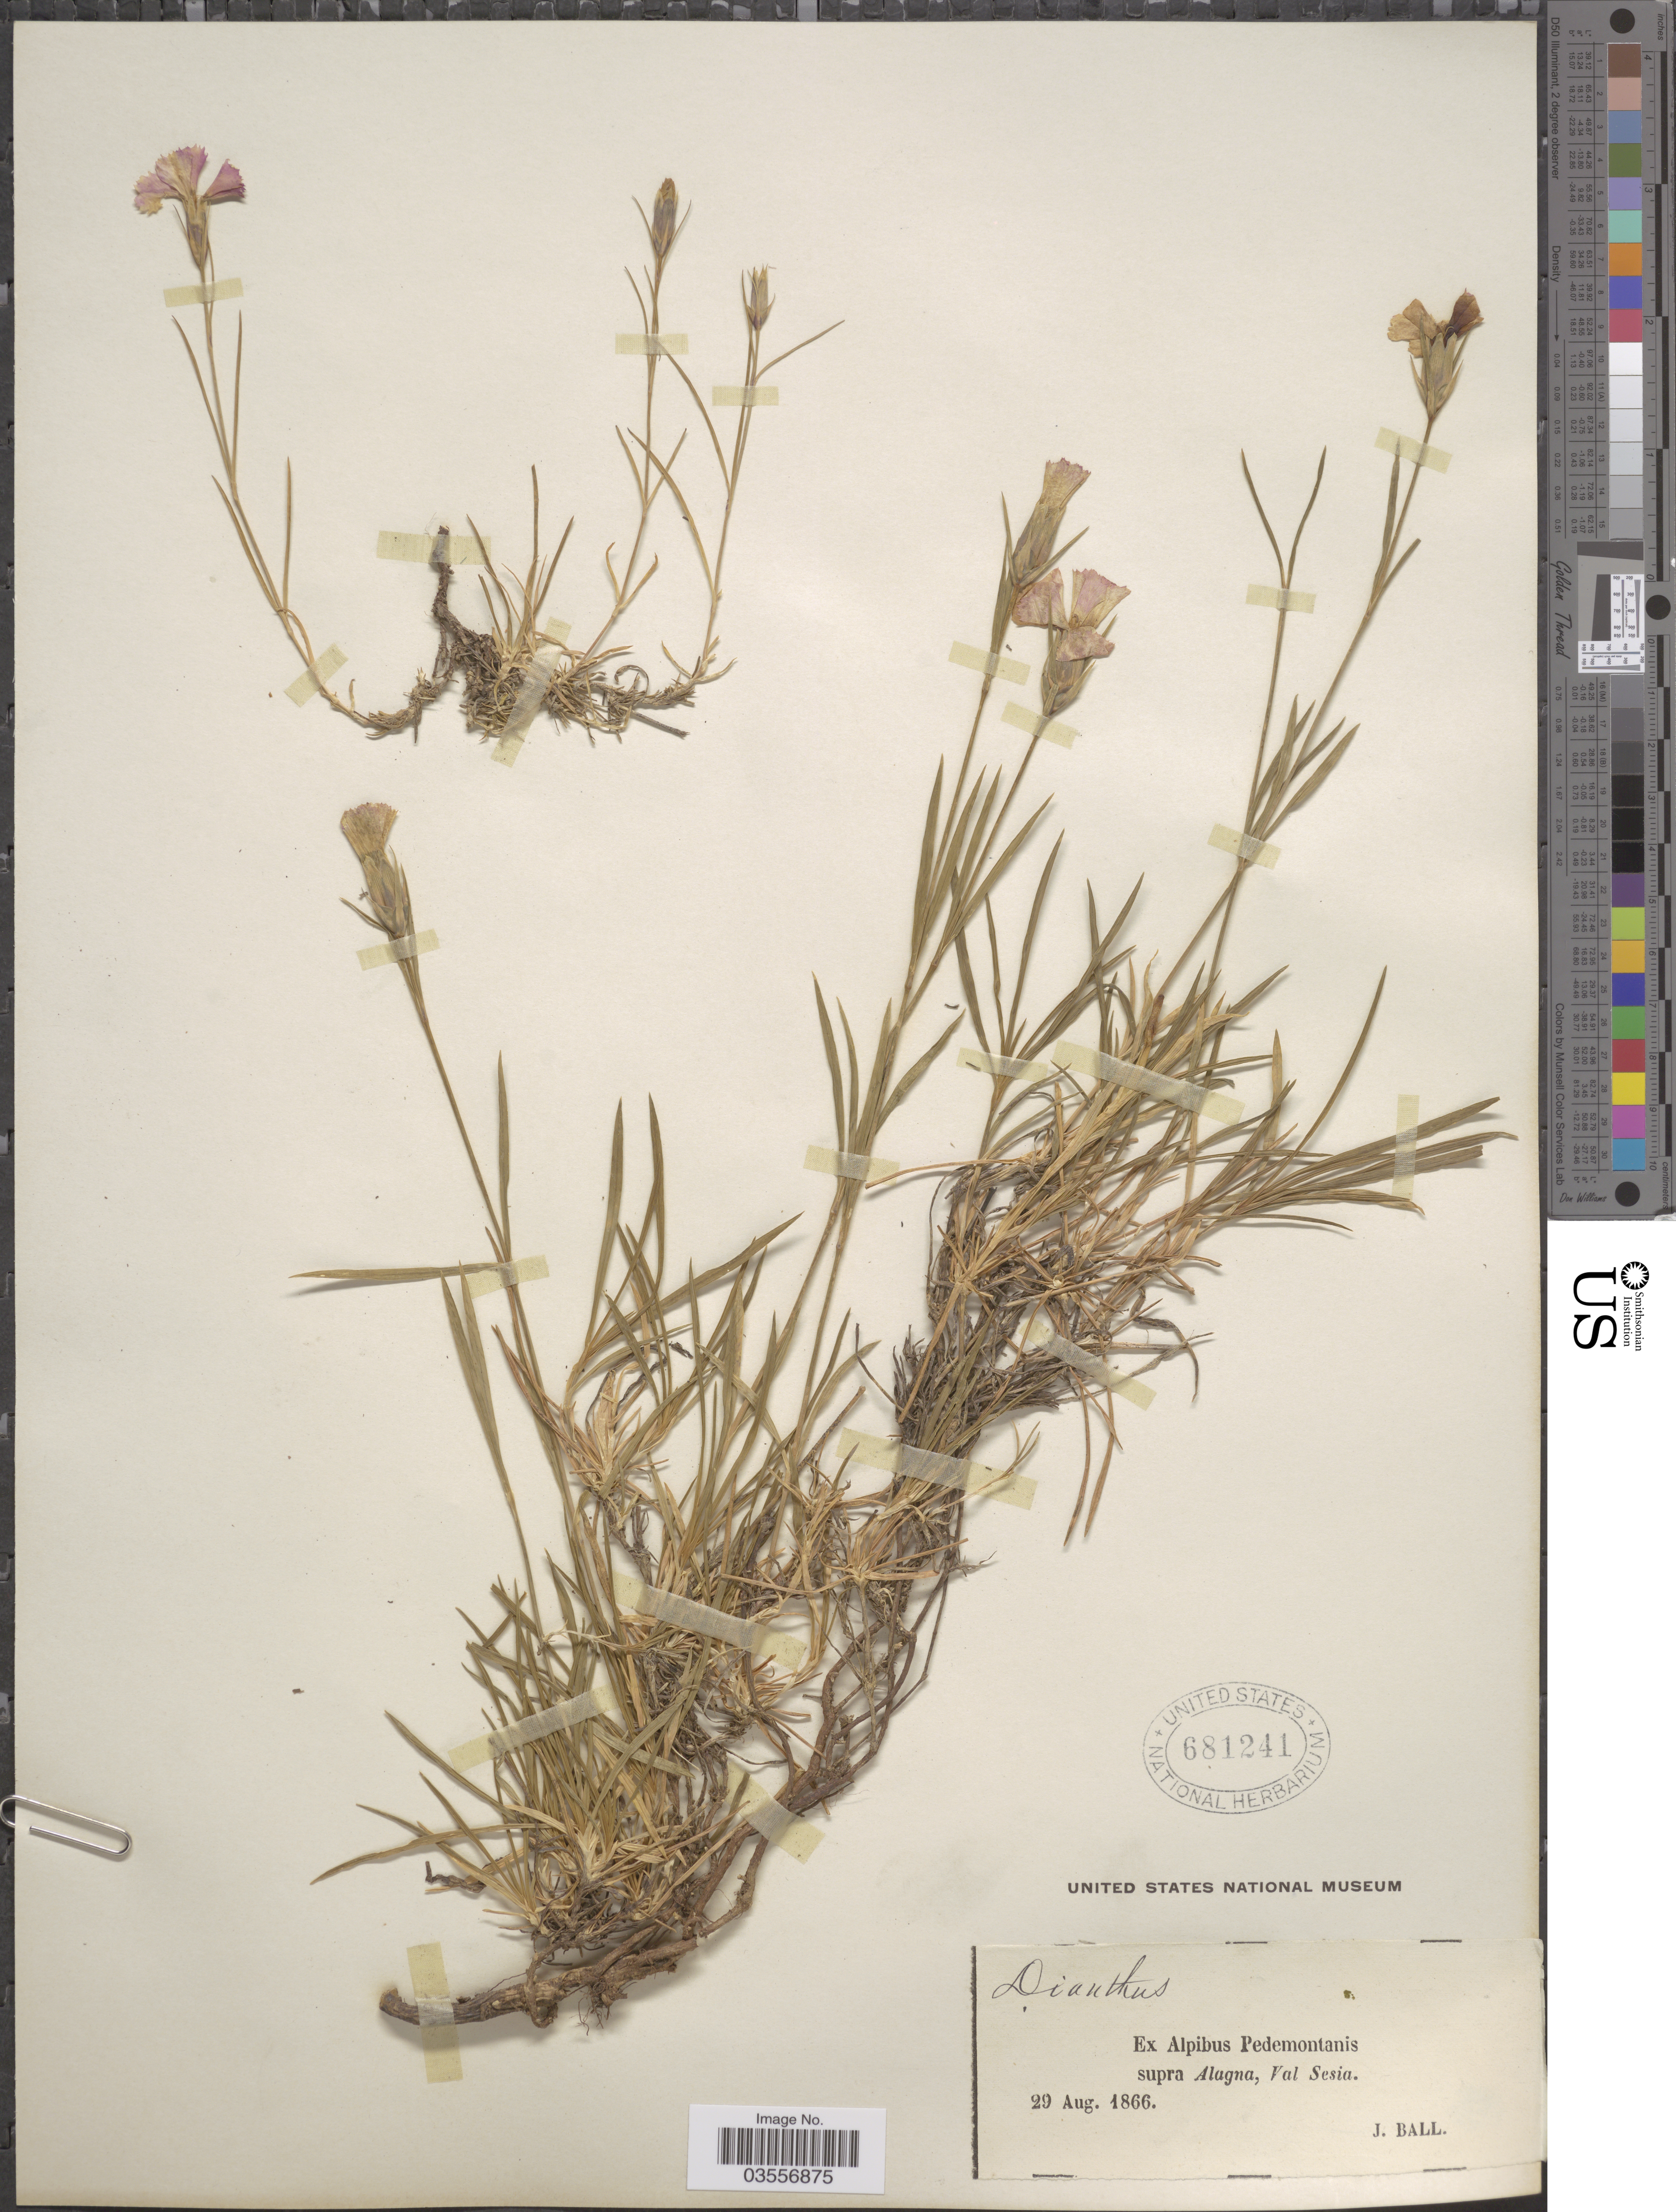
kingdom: Plantae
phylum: Tracheophyta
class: Magnoliopsida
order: Caryophyllales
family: Caryophyllaceae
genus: Dianthus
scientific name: Dianthus sp.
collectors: J. Ball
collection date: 1866-08-29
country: Italy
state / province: Piedmont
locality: Ex Alpibus Pedemontanis supra Alagna, Val Sesia.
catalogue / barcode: US 681241